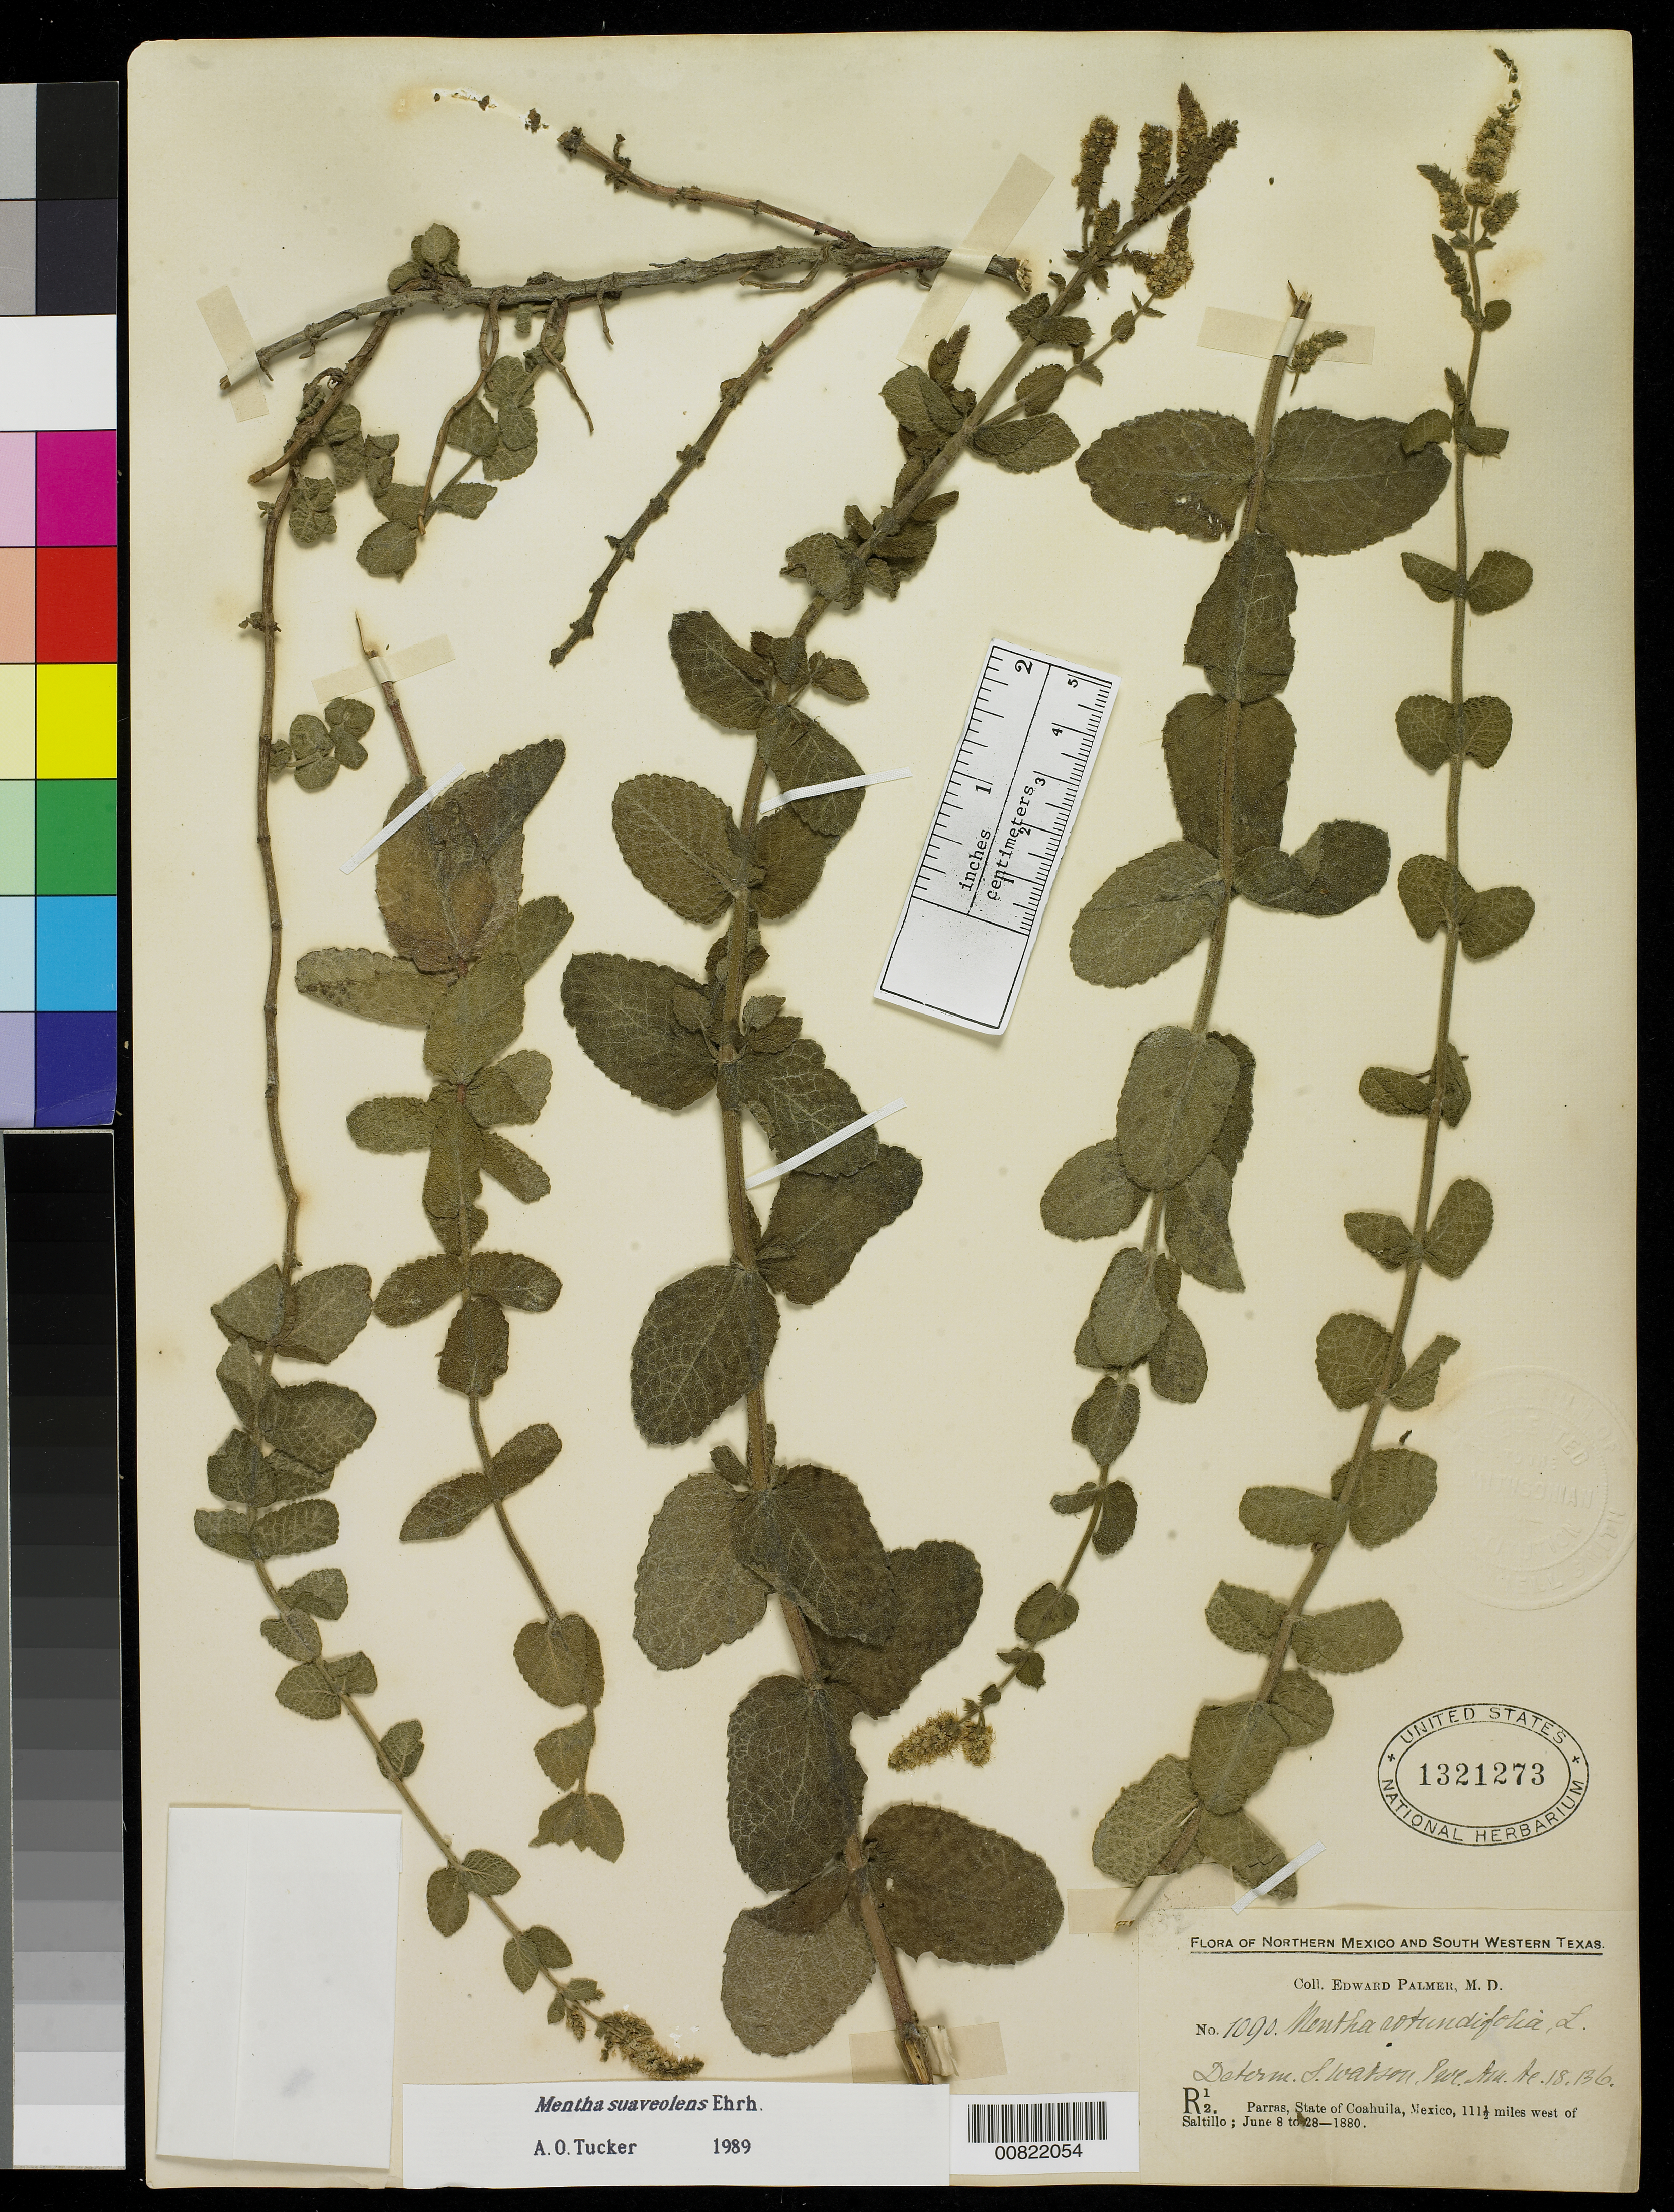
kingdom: Plantae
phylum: Tracheophyta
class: Magnoliopsida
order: Lamiales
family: Lamiaceae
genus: Mentha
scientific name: Mentha suaveolens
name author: Ehrh.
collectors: E. Palmer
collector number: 1090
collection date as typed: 08 Jun 1880 to 28 Jun 1880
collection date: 1880-06-08/1880-06-28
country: Mexico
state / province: Coahuila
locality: R12. Parras, Coahuila, 111½ miles west of Saltillo.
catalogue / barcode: US 1321273